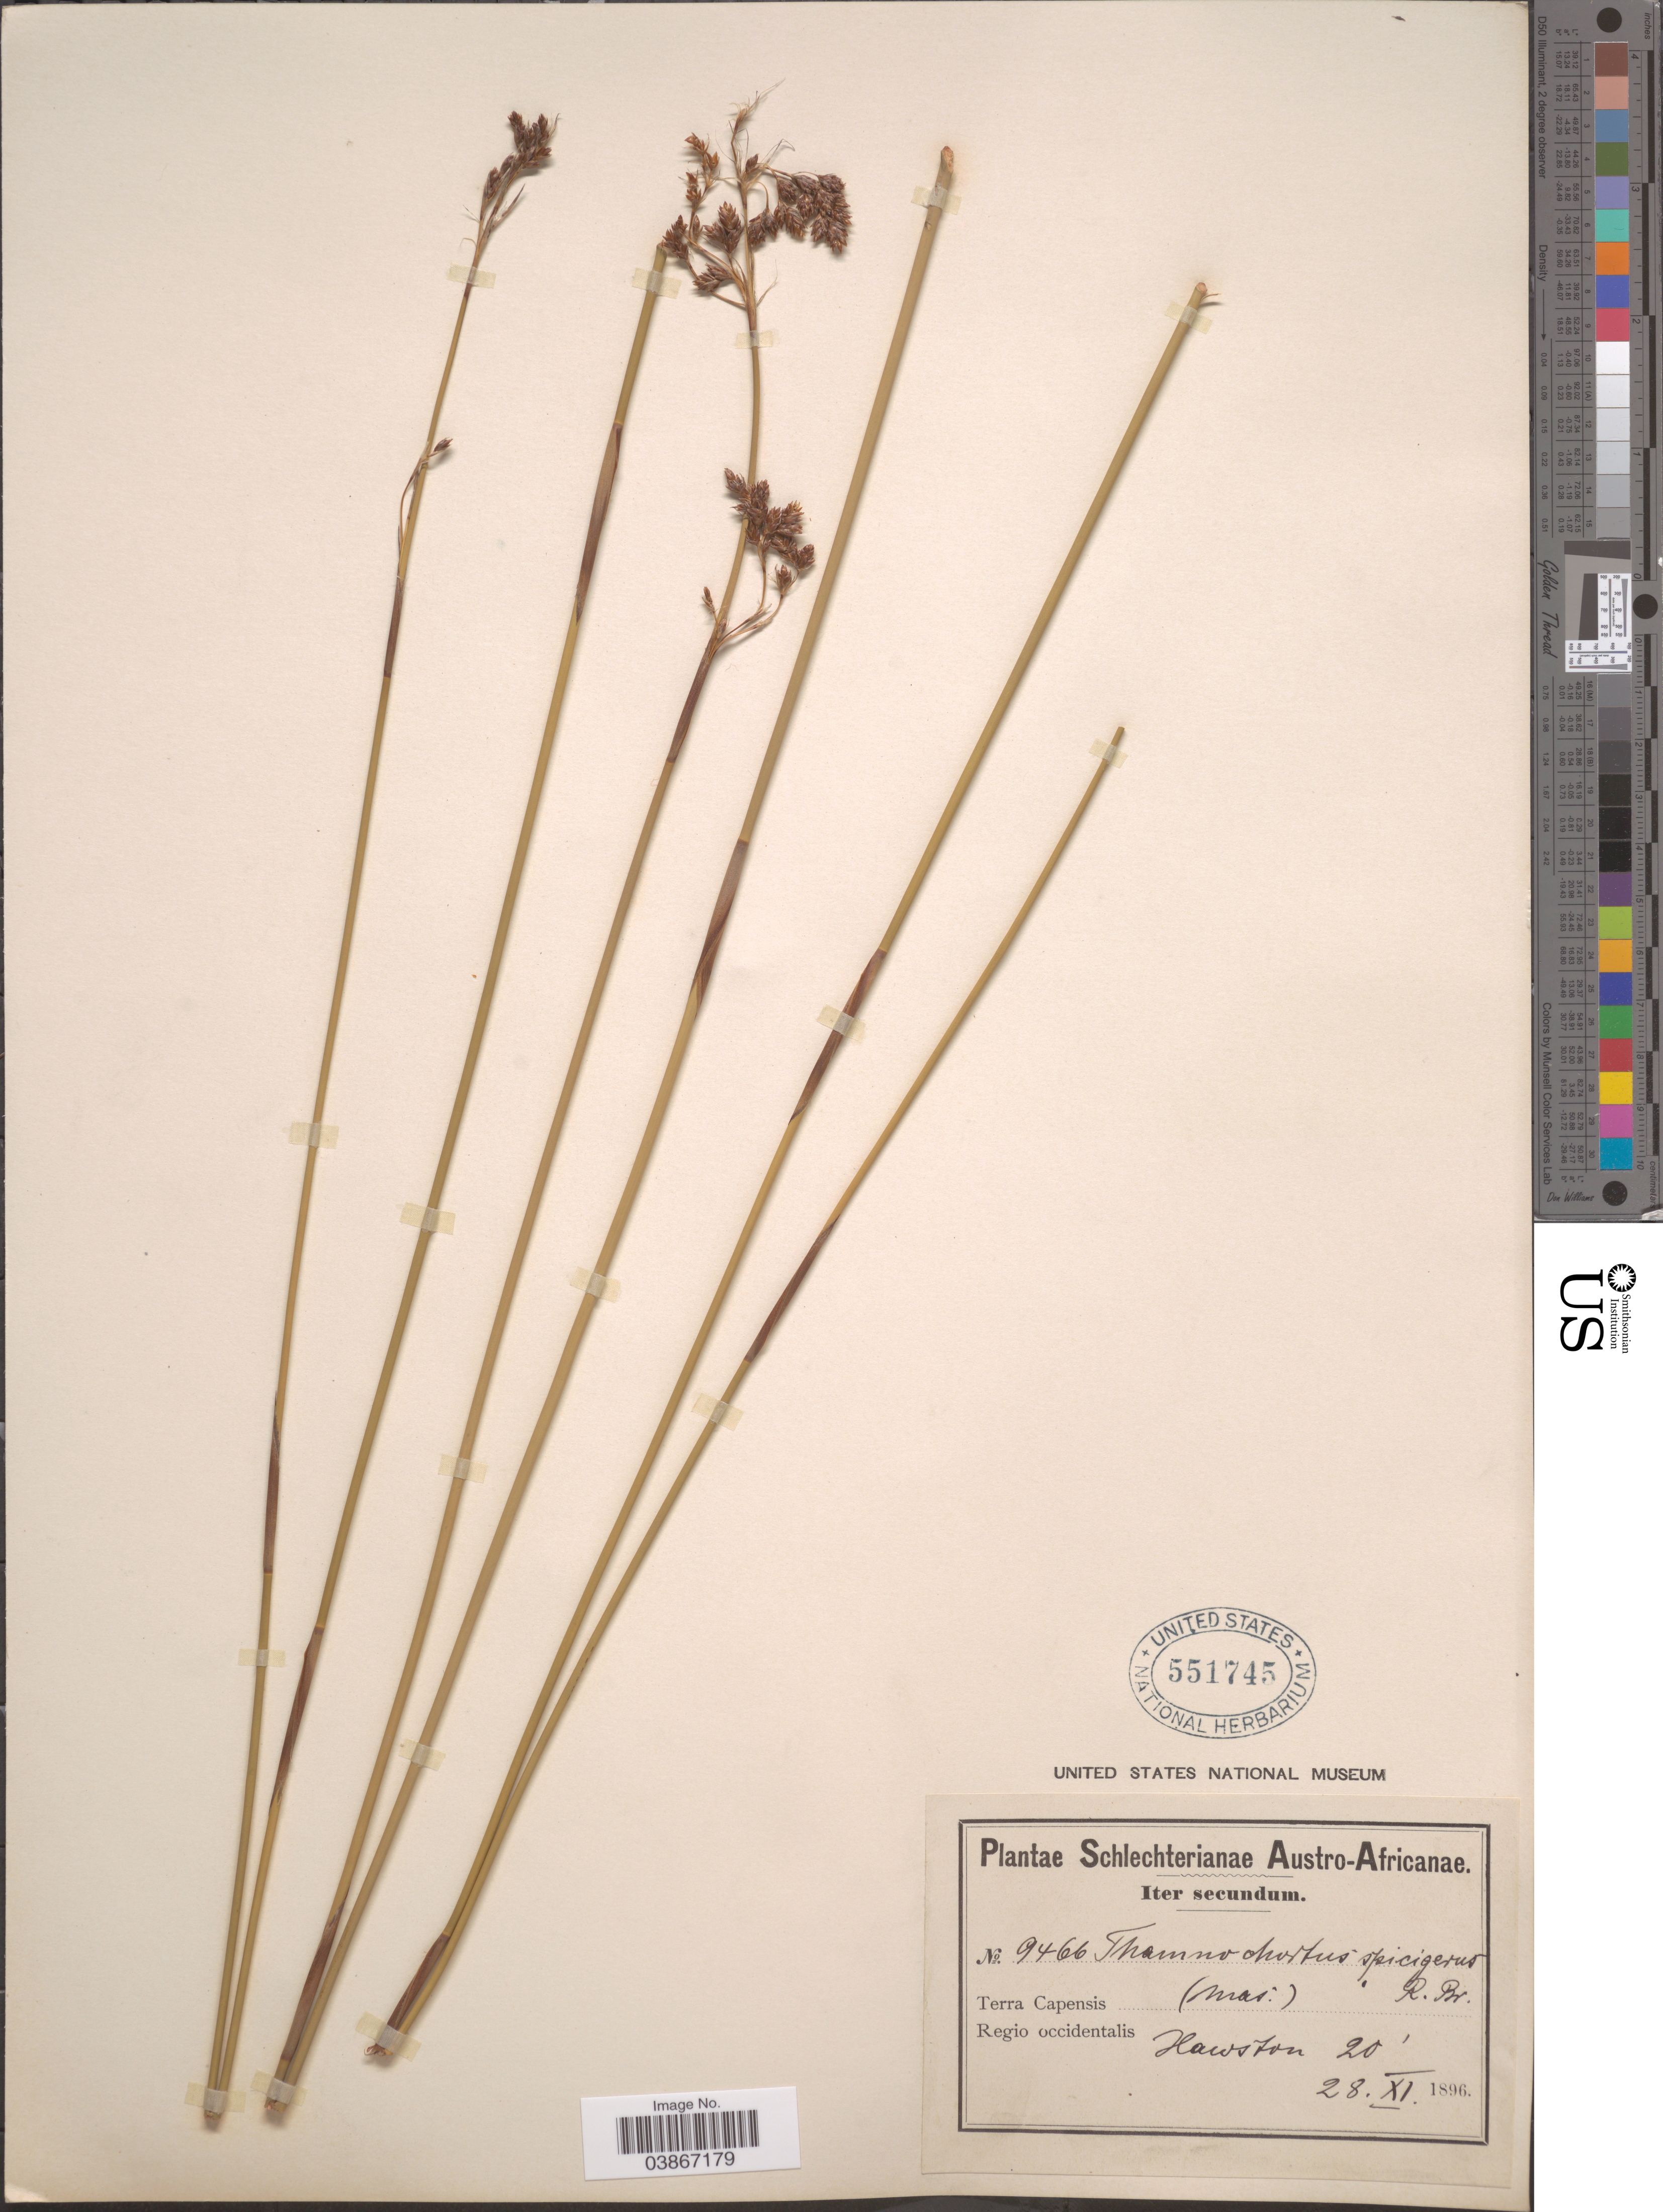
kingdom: Plantae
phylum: Tracheophyta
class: Liliopsida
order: Poales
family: Restionaceae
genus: Thamnochortus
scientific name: Thamnochortus spicigerus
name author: (Thunb.) Spreng.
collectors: Schlechter, --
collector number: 9466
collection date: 1896-11-28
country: South Africa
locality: Austro-Africanae. Terra Capensis (mai). Regio occidentalis Hawston.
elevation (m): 6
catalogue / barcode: US 551745